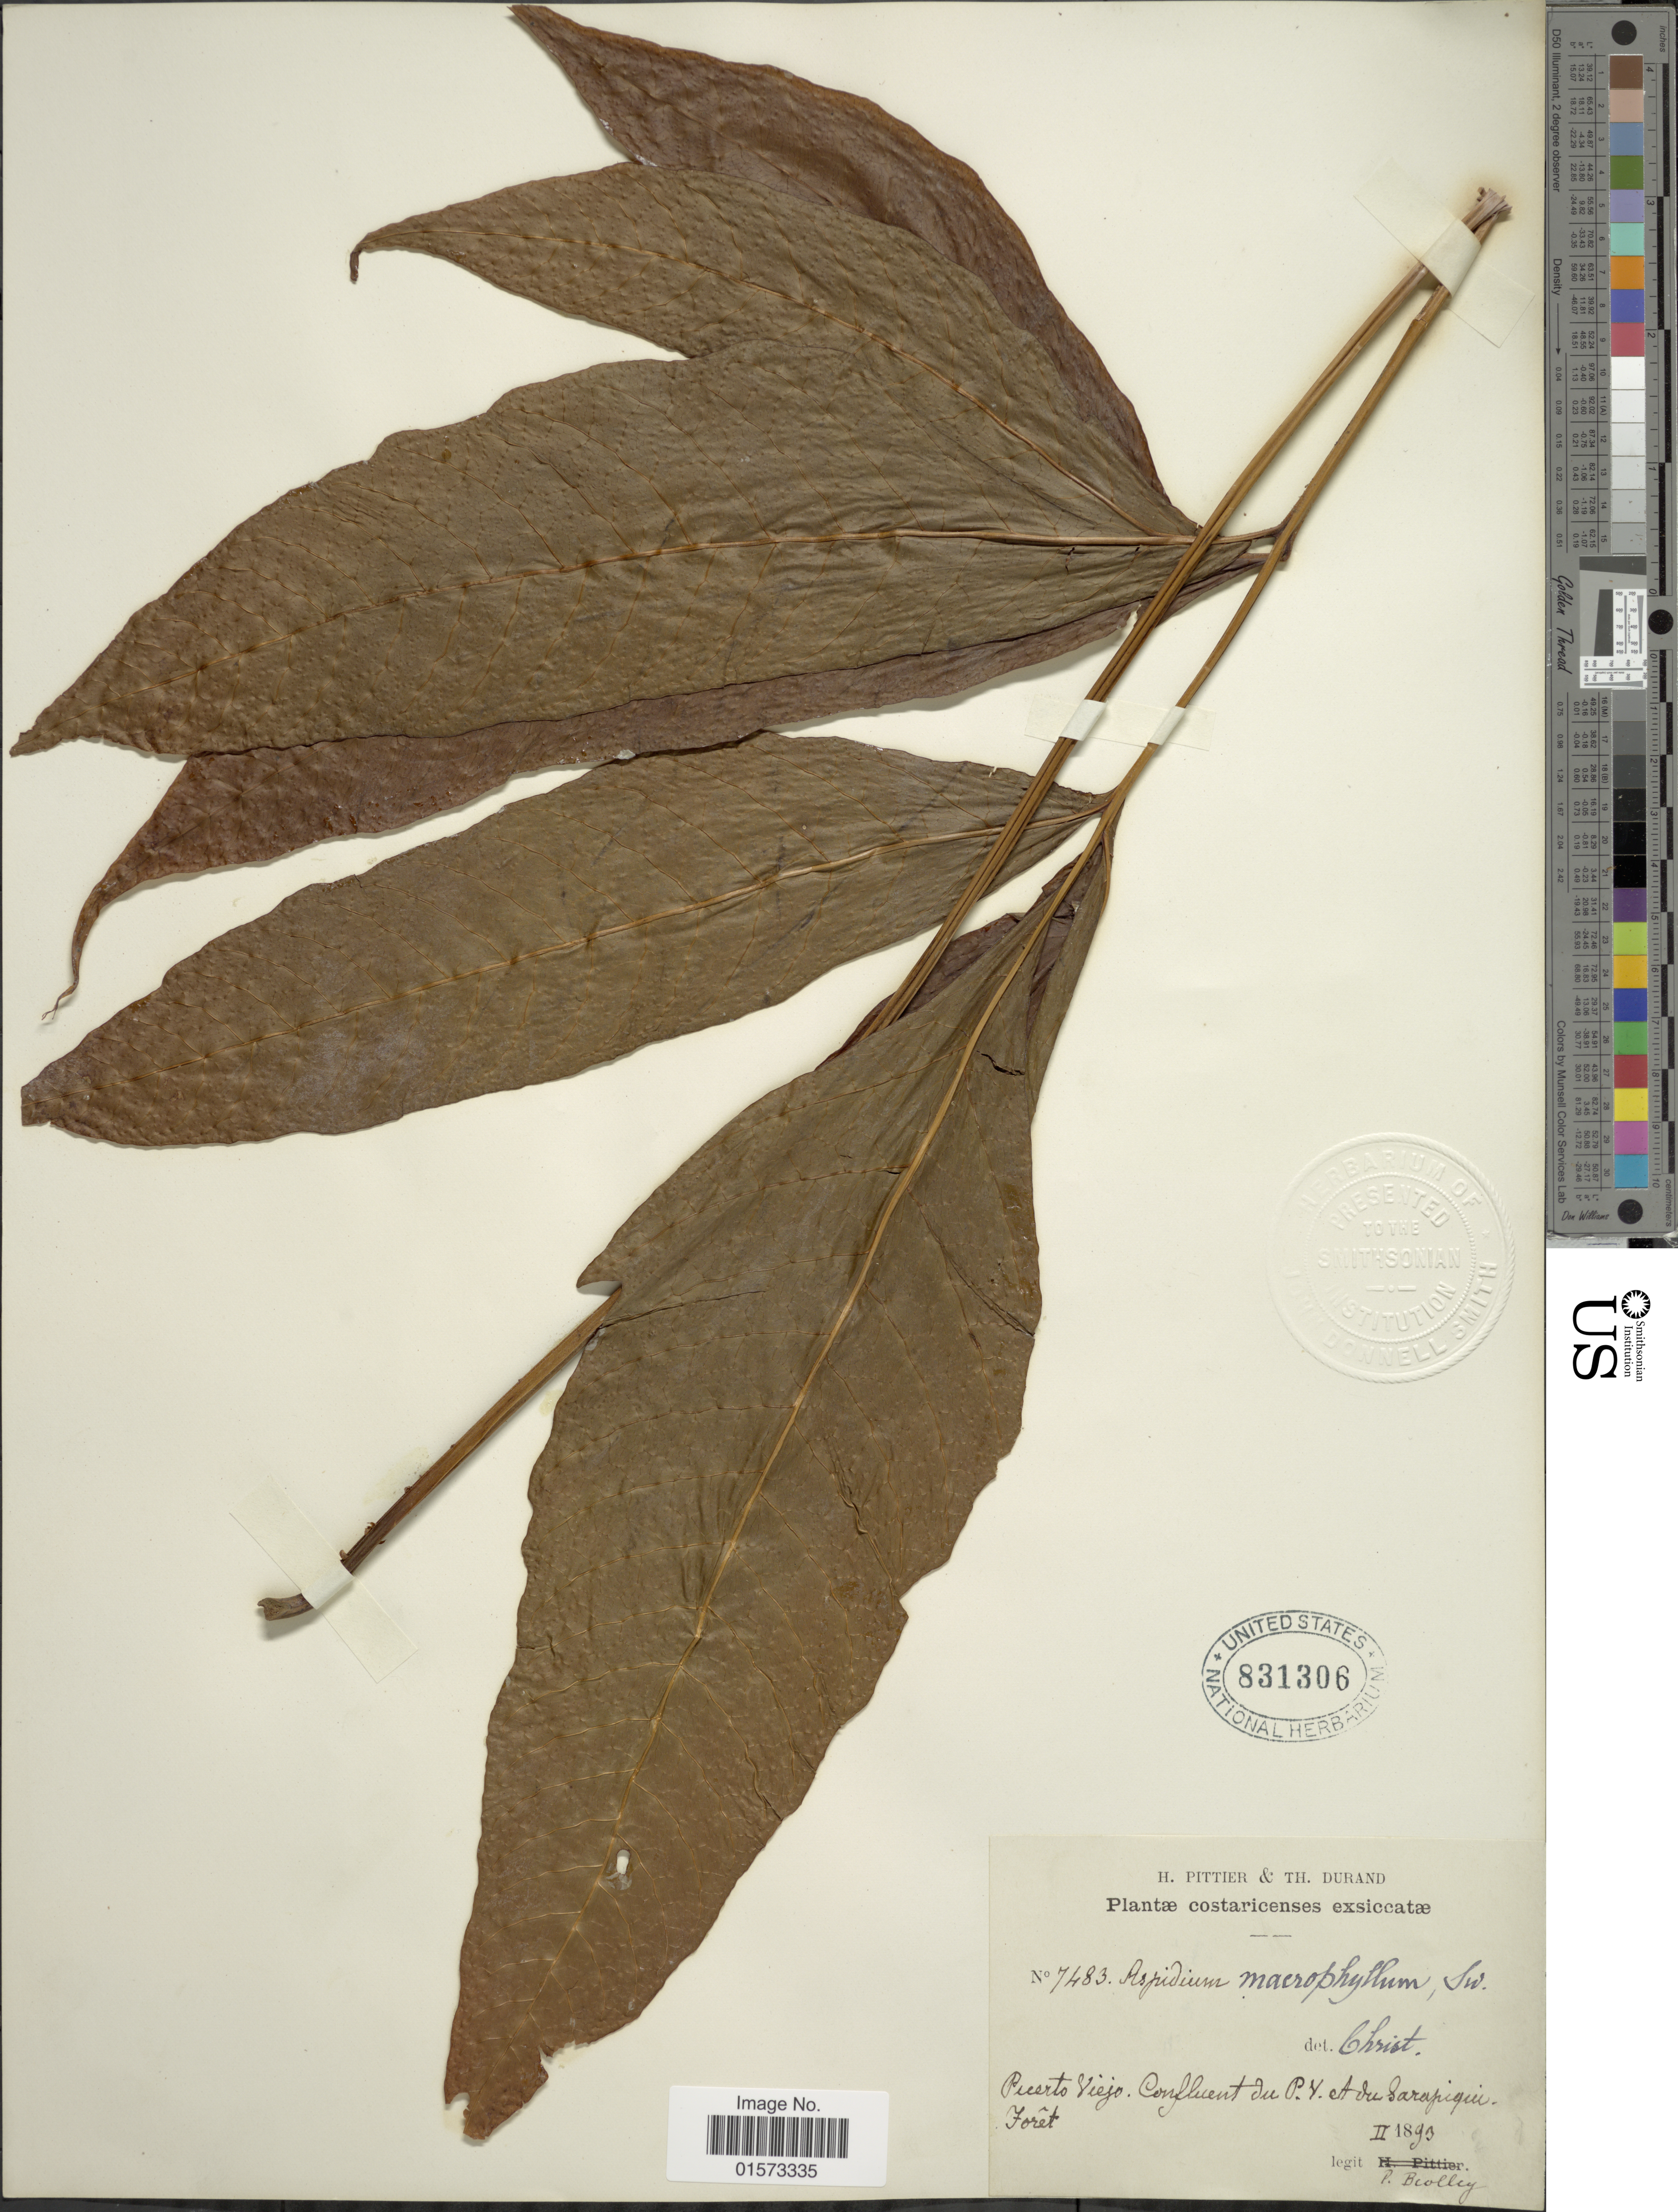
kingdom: Plantae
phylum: Tracheophyta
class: Polypodiopsida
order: Polypodiales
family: Tectariaceae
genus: Tectaria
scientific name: Tectaria incisa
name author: Cav.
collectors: P. Biolley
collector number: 7483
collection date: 1893-02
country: Costa Rica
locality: Puerto Viejo, Confluent du P. V. et du Sarapiqui Foret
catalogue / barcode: US 831306